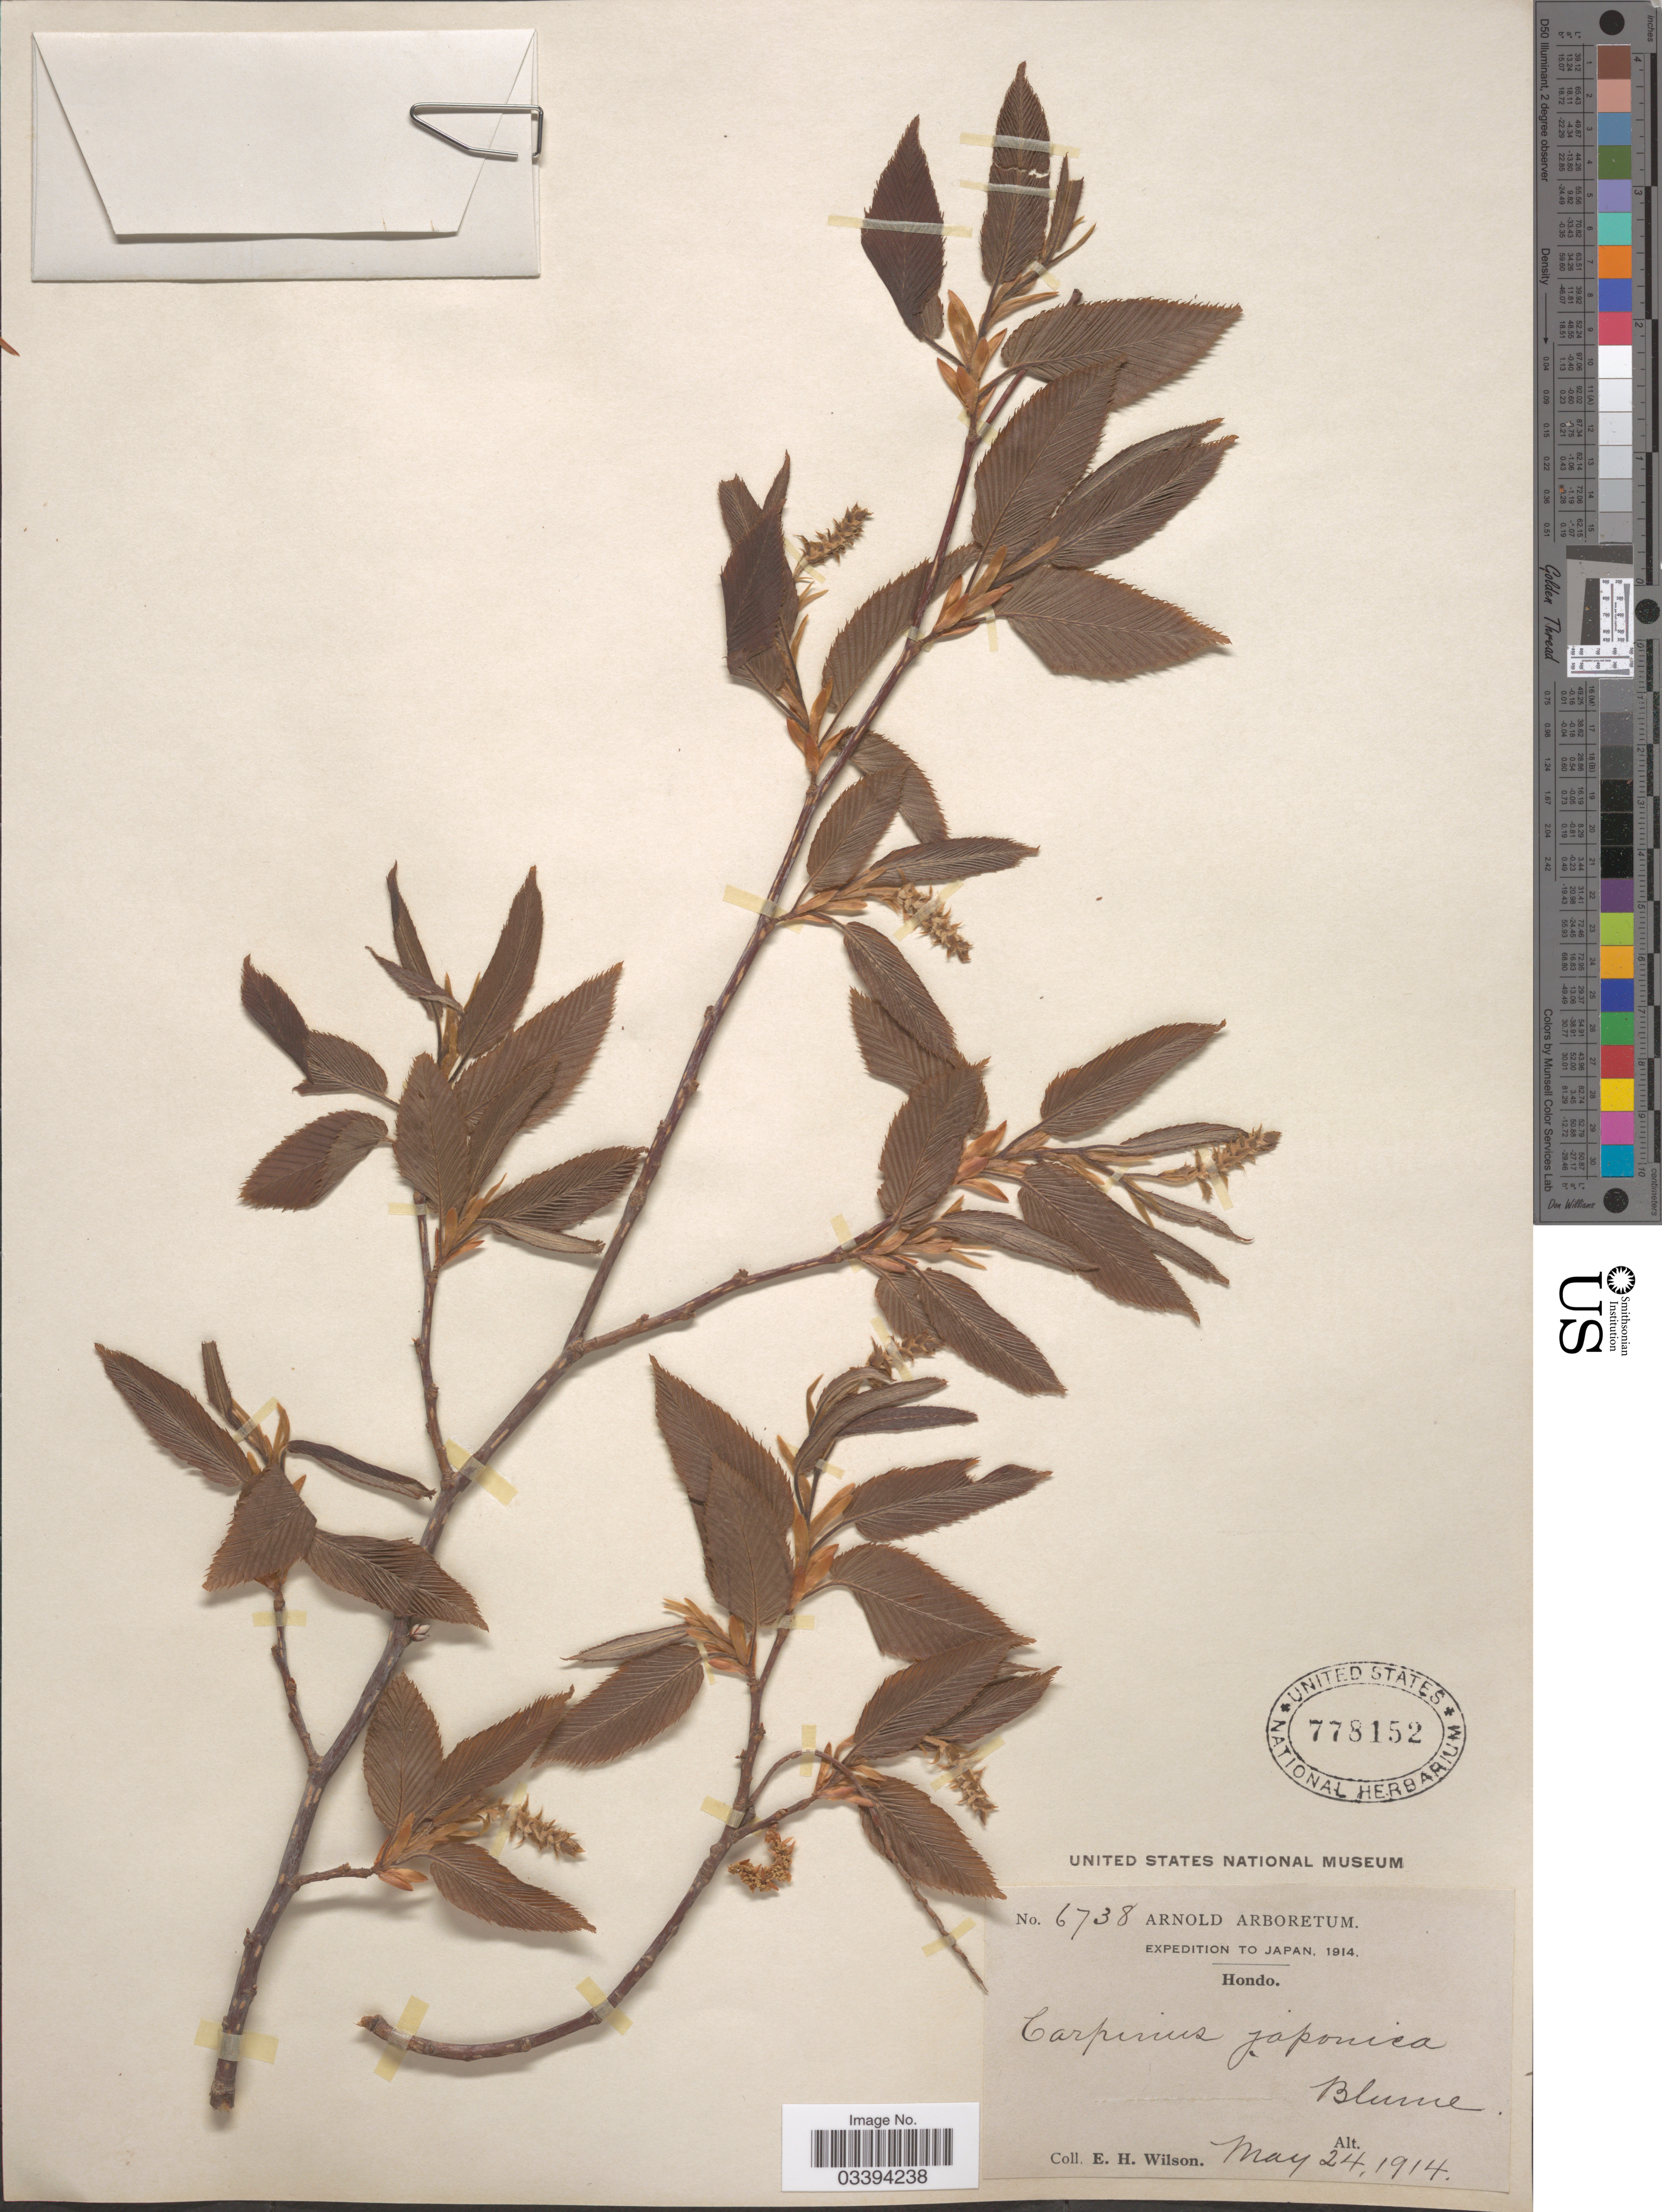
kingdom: Plantae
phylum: Tracheophyta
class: Magnoliopsida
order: Fagales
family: Betulaceae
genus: Carpinus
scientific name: Carpinus japonica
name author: Blume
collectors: E. Wilson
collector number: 6738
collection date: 1914-05-24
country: Japan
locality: Hondo.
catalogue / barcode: US 778152